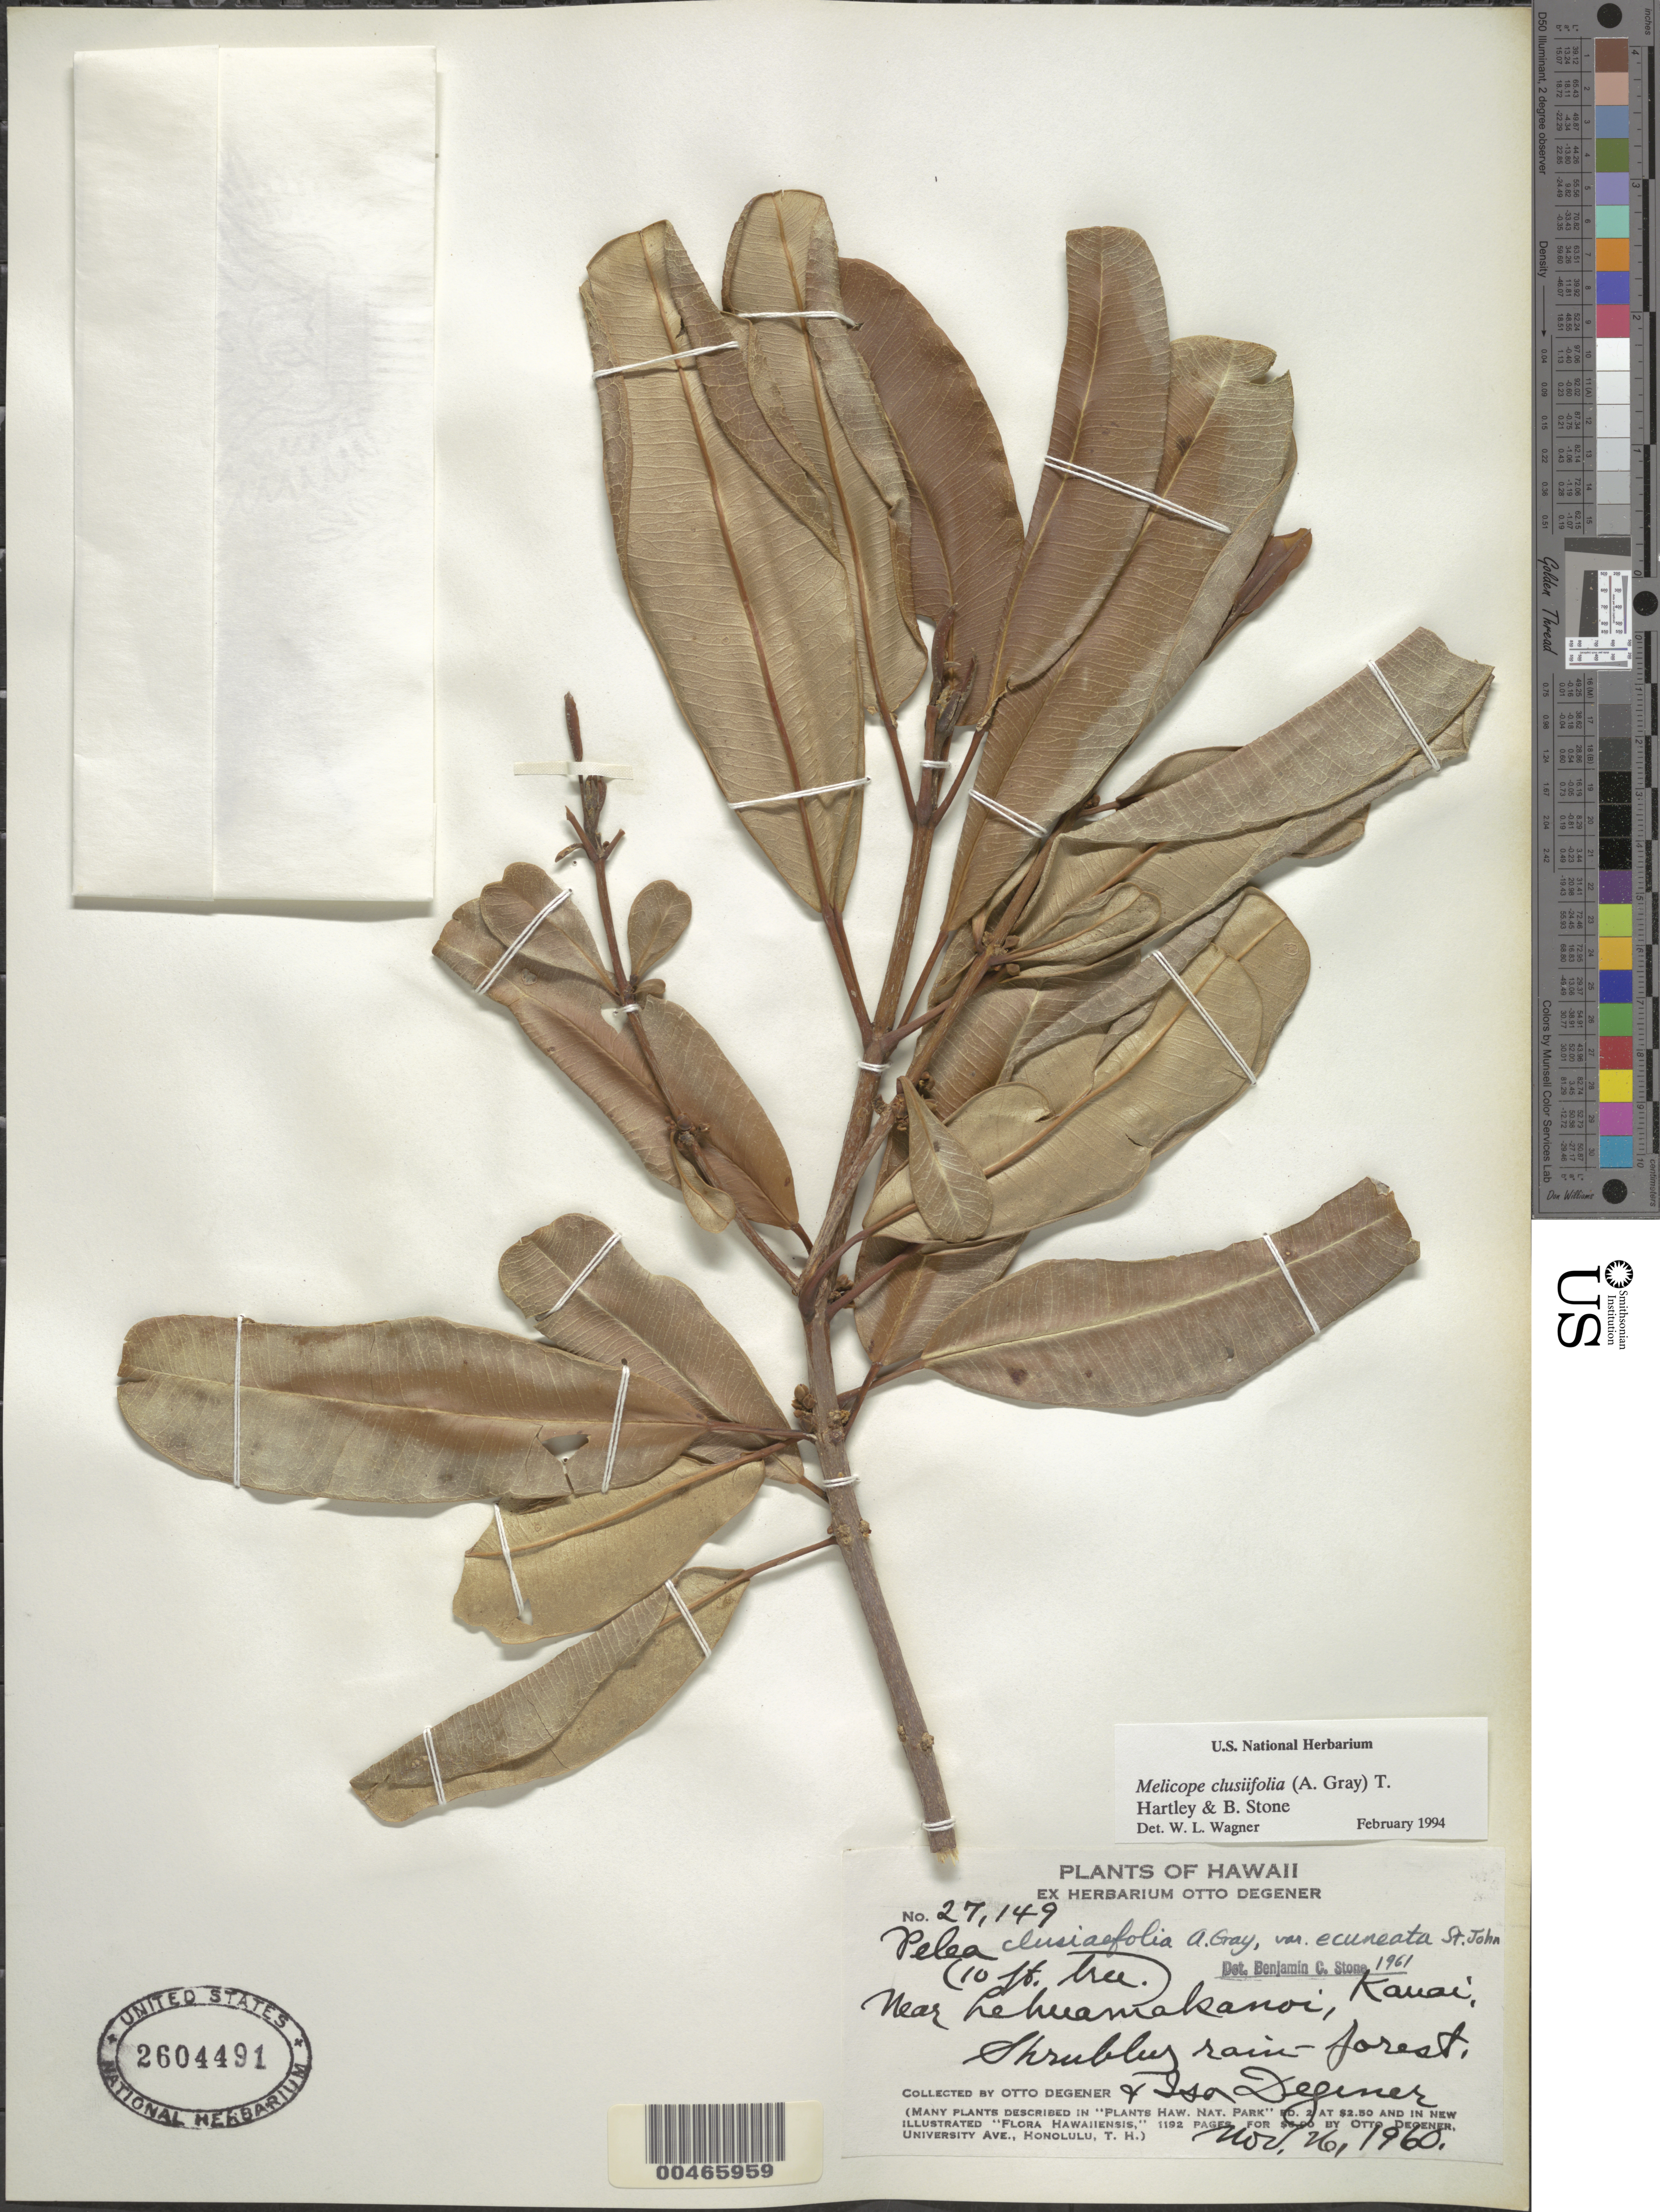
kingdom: Plantae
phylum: Tracheophyta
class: Magnoliopsida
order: Sapindales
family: Rutaceae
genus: Melicope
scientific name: Melicope clusiifolia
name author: (A. Gray) T.G. Hartley & B.C. Stone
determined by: Wagner, W. L., (BOT), Smithsonian Institution - National Museum of Natural History (UNITED STATES)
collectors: O. Degener & I. Degener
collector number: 27149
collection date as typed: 26 Nov 1960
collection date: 1960-11-26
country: United States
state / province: Hawaii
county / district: Kauai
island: Kaua'i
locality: Near Lehuamakanoi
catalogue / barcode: US 2604491